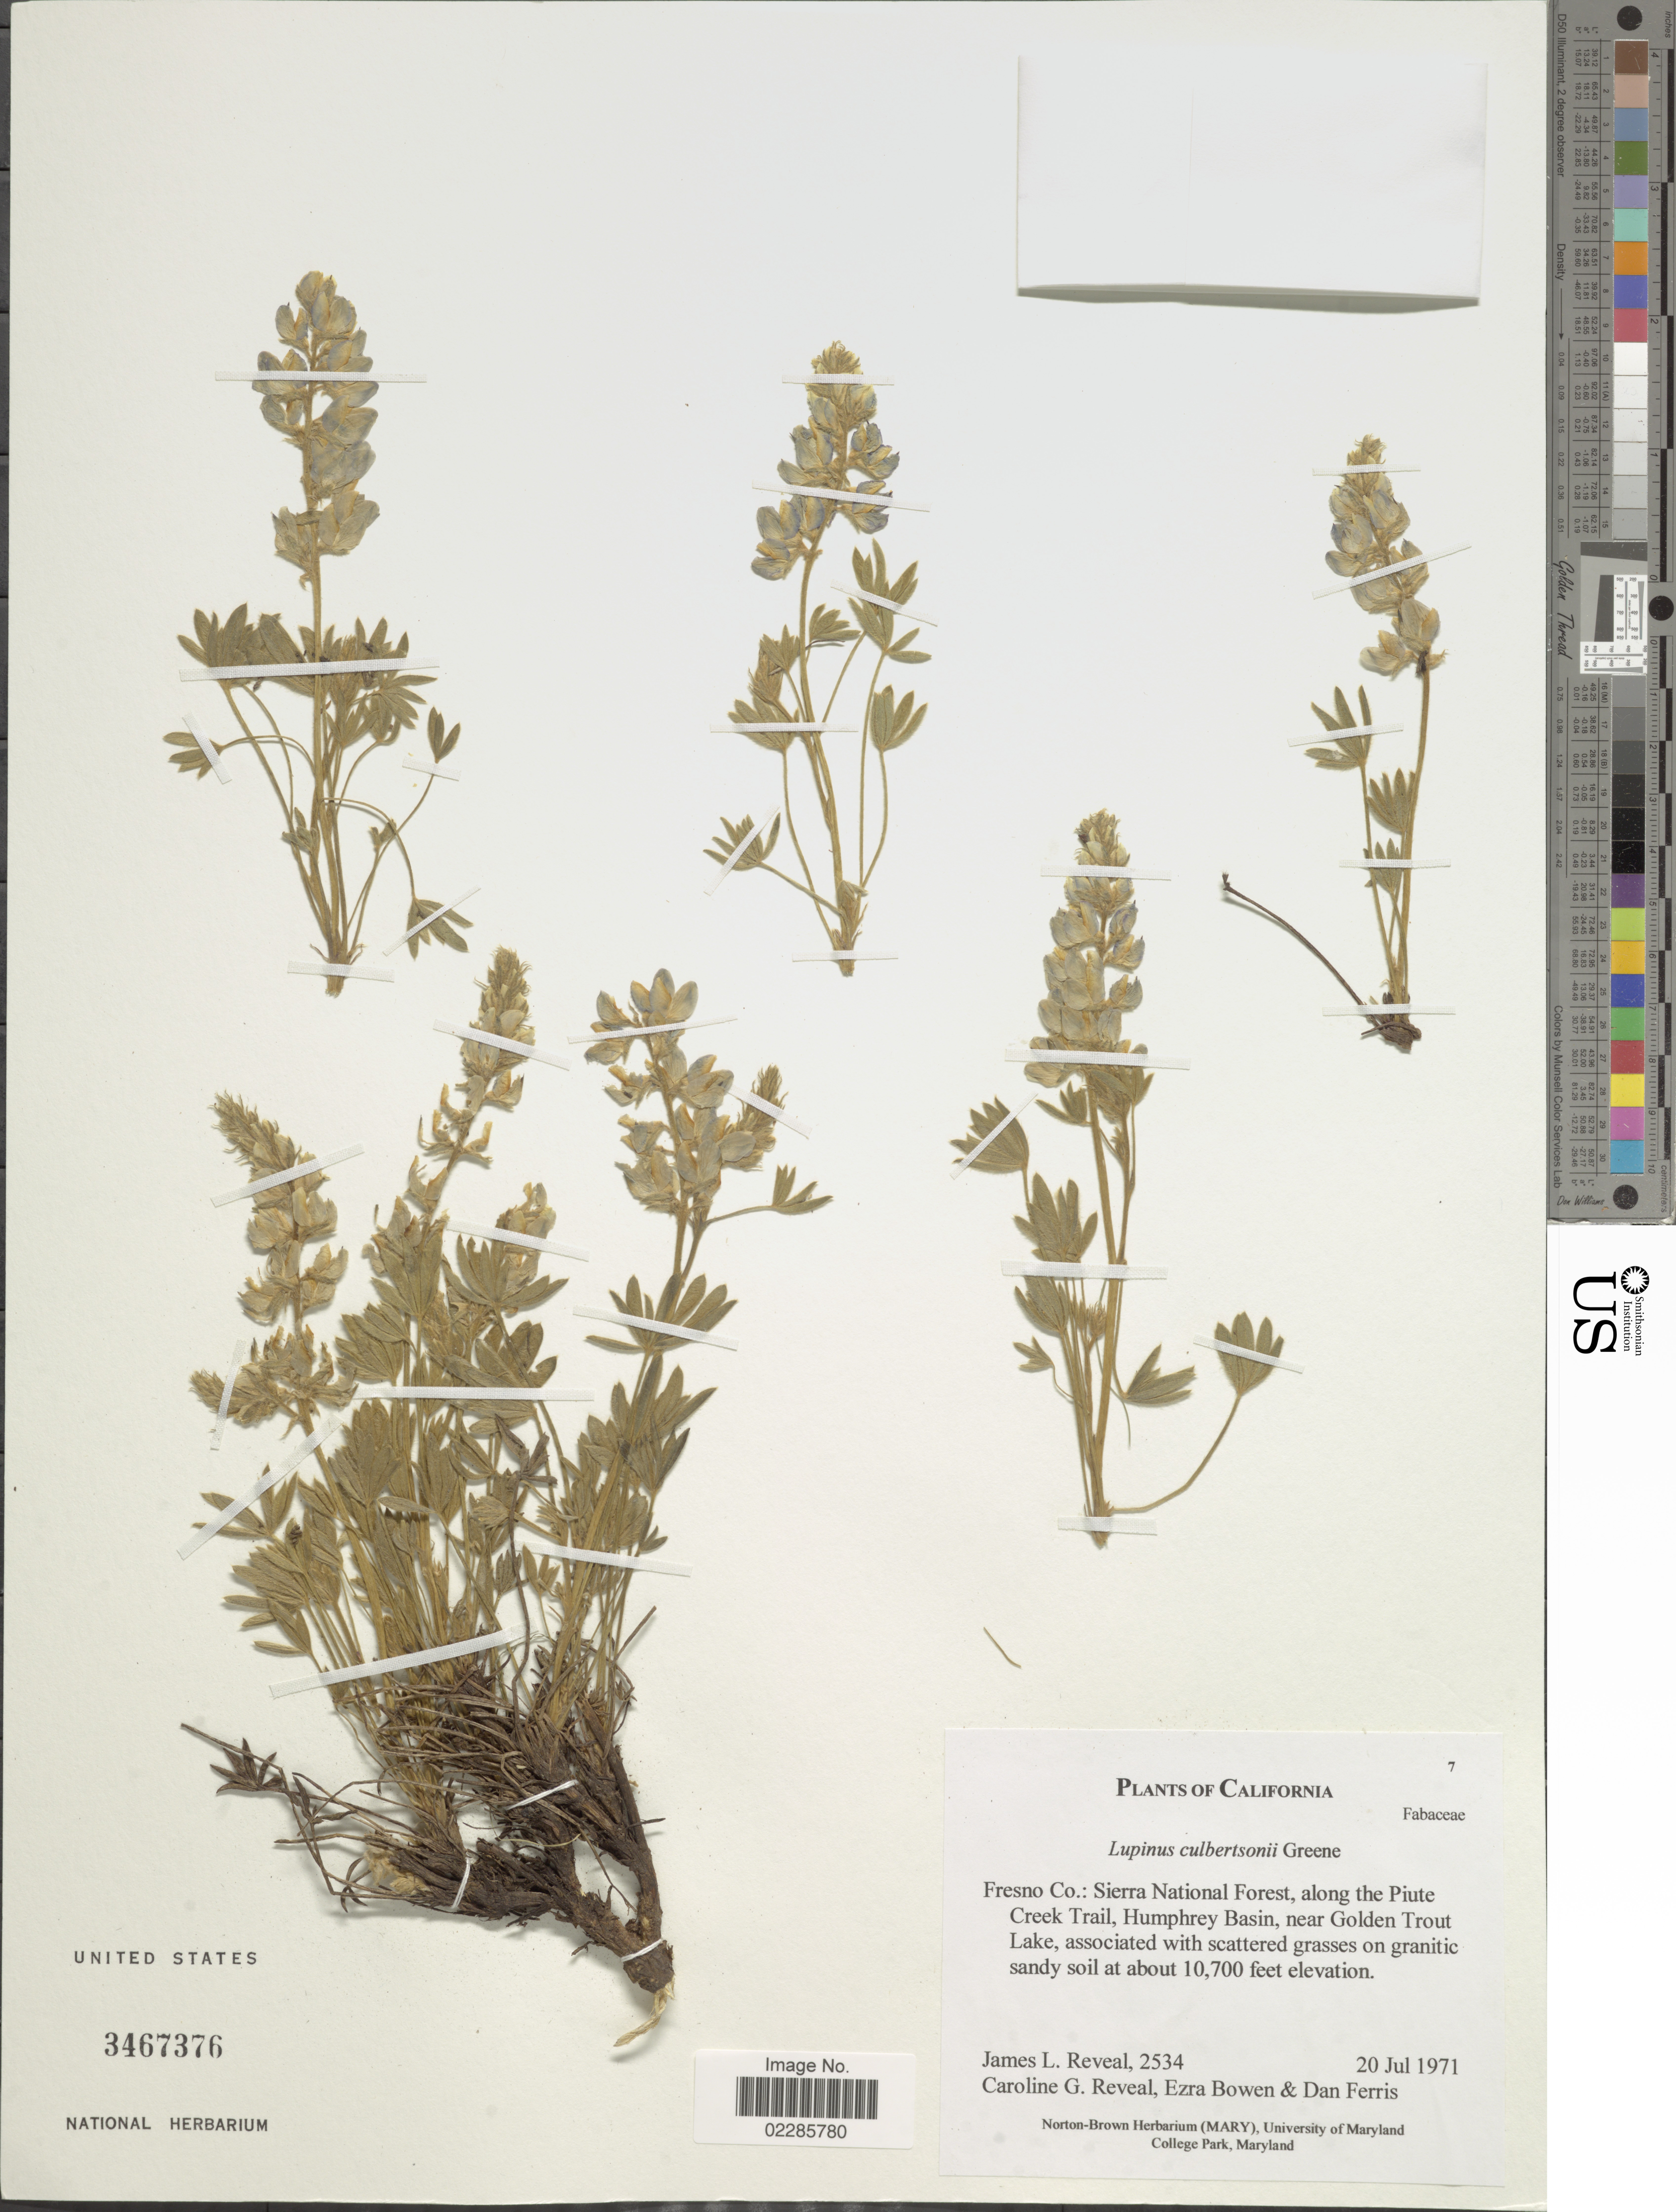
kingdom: Plantae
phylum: Tracheophyta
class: Magnoliopsida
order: Fabales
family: Fabaceae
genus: Lupinus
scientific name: Lupinus culbertsonii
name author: Greene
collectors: J. L. Reveal, C. G. Reveal, E. Bowen & D. Ferris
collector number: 2534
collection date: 1971-07-20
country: United States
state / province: California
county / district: Fresno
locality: Fresno Co: Sierra National Forest, along the Piute Creek Trail, Humphrey Basin, near Golden Trout Lake, associated with scattered grasses on granitic sandy soil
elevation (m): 3261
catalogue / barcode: US 3467376